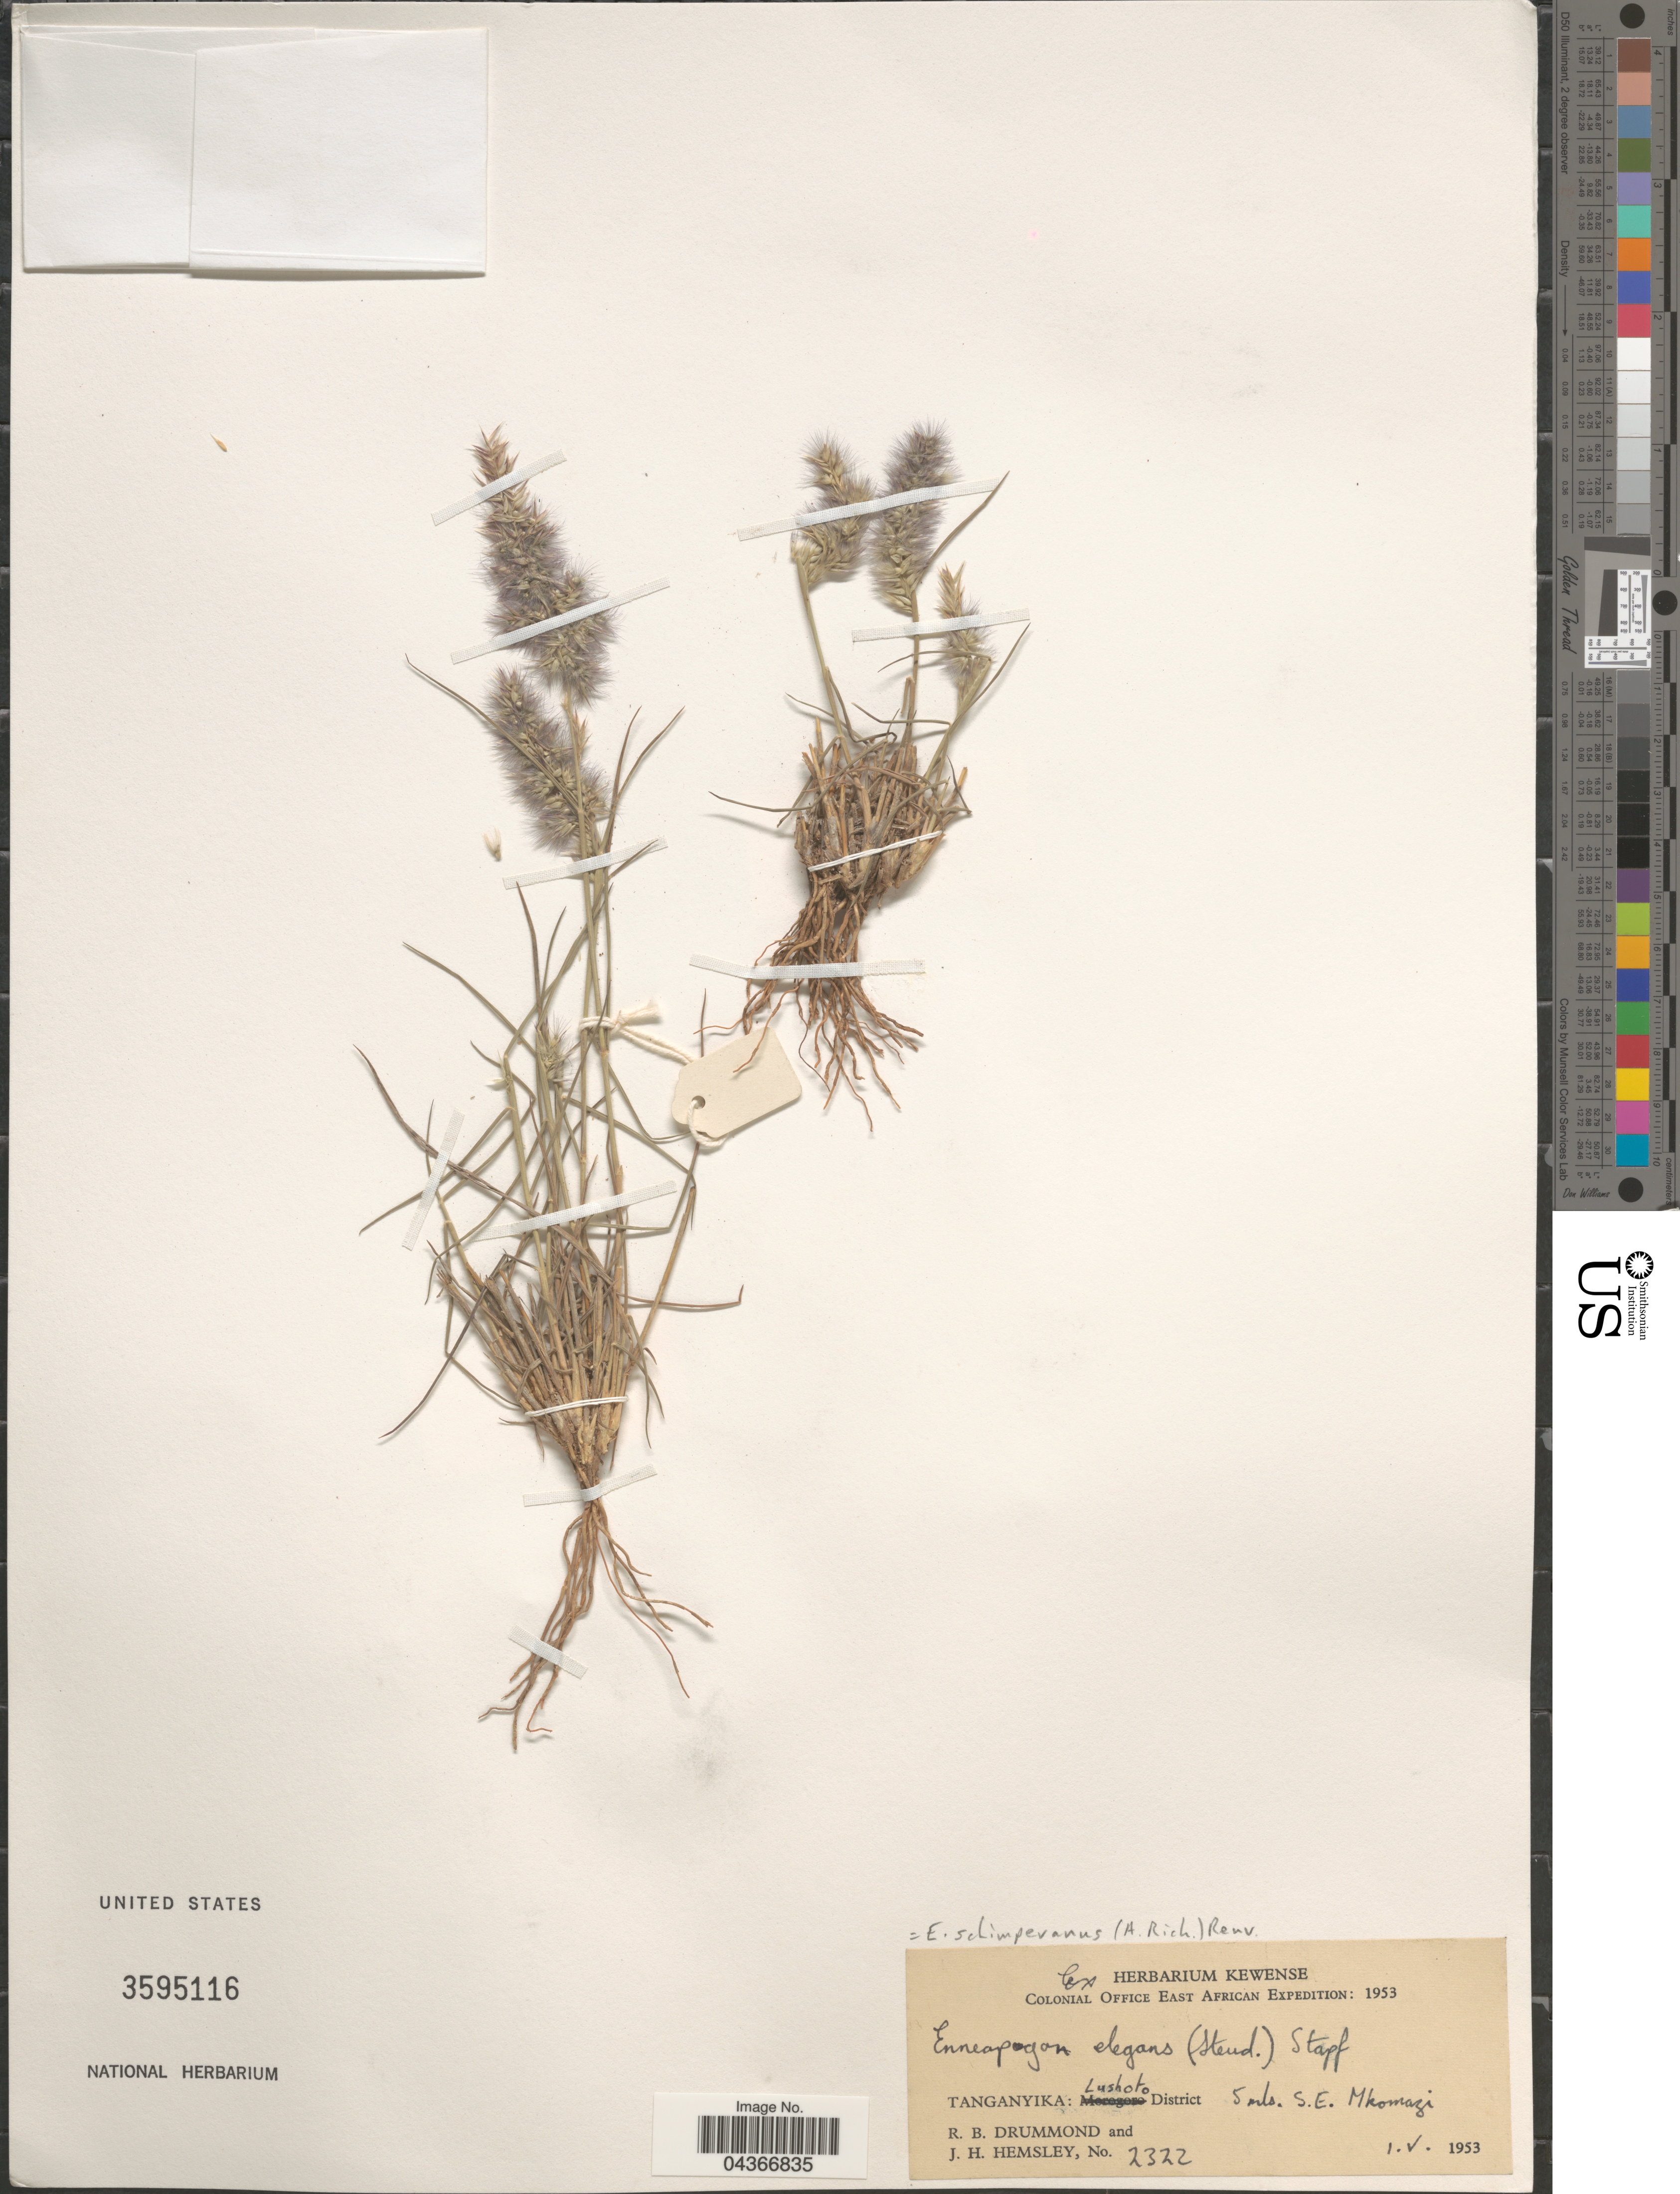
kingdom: Plantae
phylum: Tracheophyta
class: Liliopsida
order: Poales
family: Poaceae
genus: Enneapogon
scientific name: Enneapogon persicus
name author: Boiss.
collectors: R. Drummond & J. H. Hemsley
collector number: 2322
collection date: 1953-05-01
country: Tanzania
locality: Colonial Office East African Expedition: 1953. Tanganyika: Lushoto District. 5 mls. S.E. Mkomazi.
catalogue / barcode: US 3595116